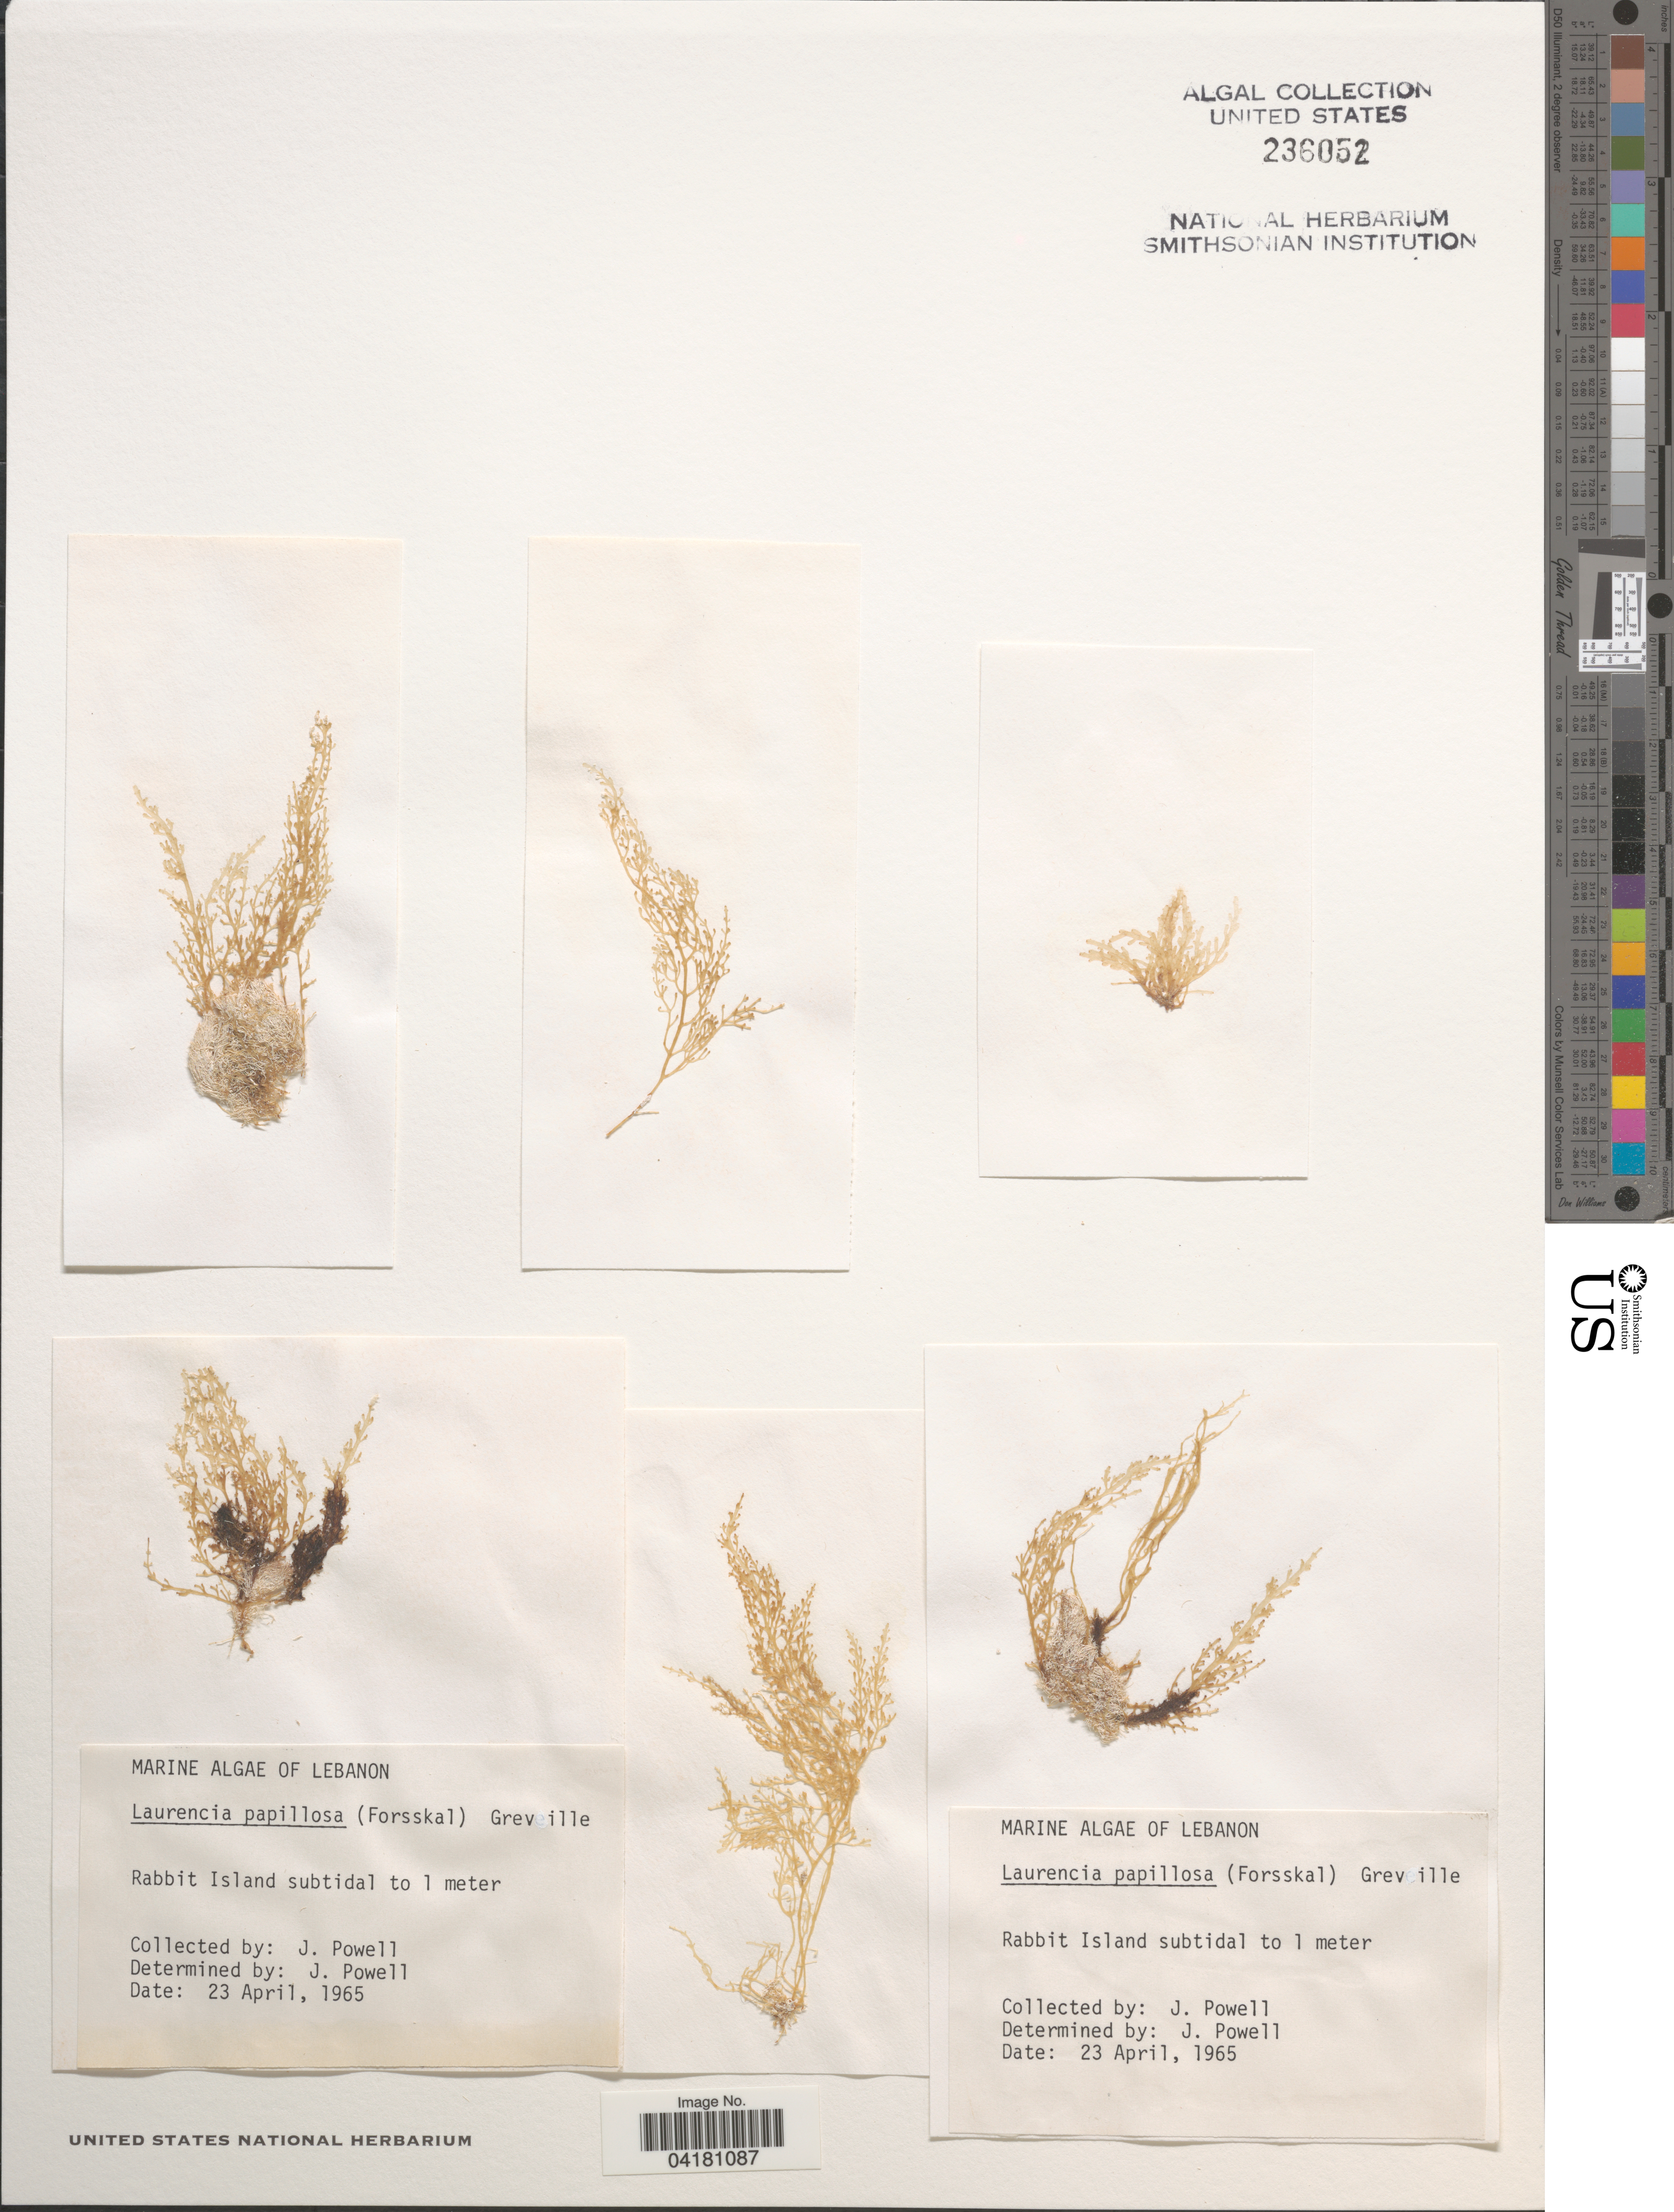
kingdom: Plantae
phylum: Rhodophyta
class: Florideophyceae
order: Ceramiales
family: Rhodomelaceae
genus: Palisada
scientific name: Palisada perforata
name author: (Bory) K.W. Nam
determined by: Algae name updating Project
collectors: J. Powell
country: Lebanon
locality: Rabbit Island subtidal to 1 meter.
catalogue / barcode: US 236052